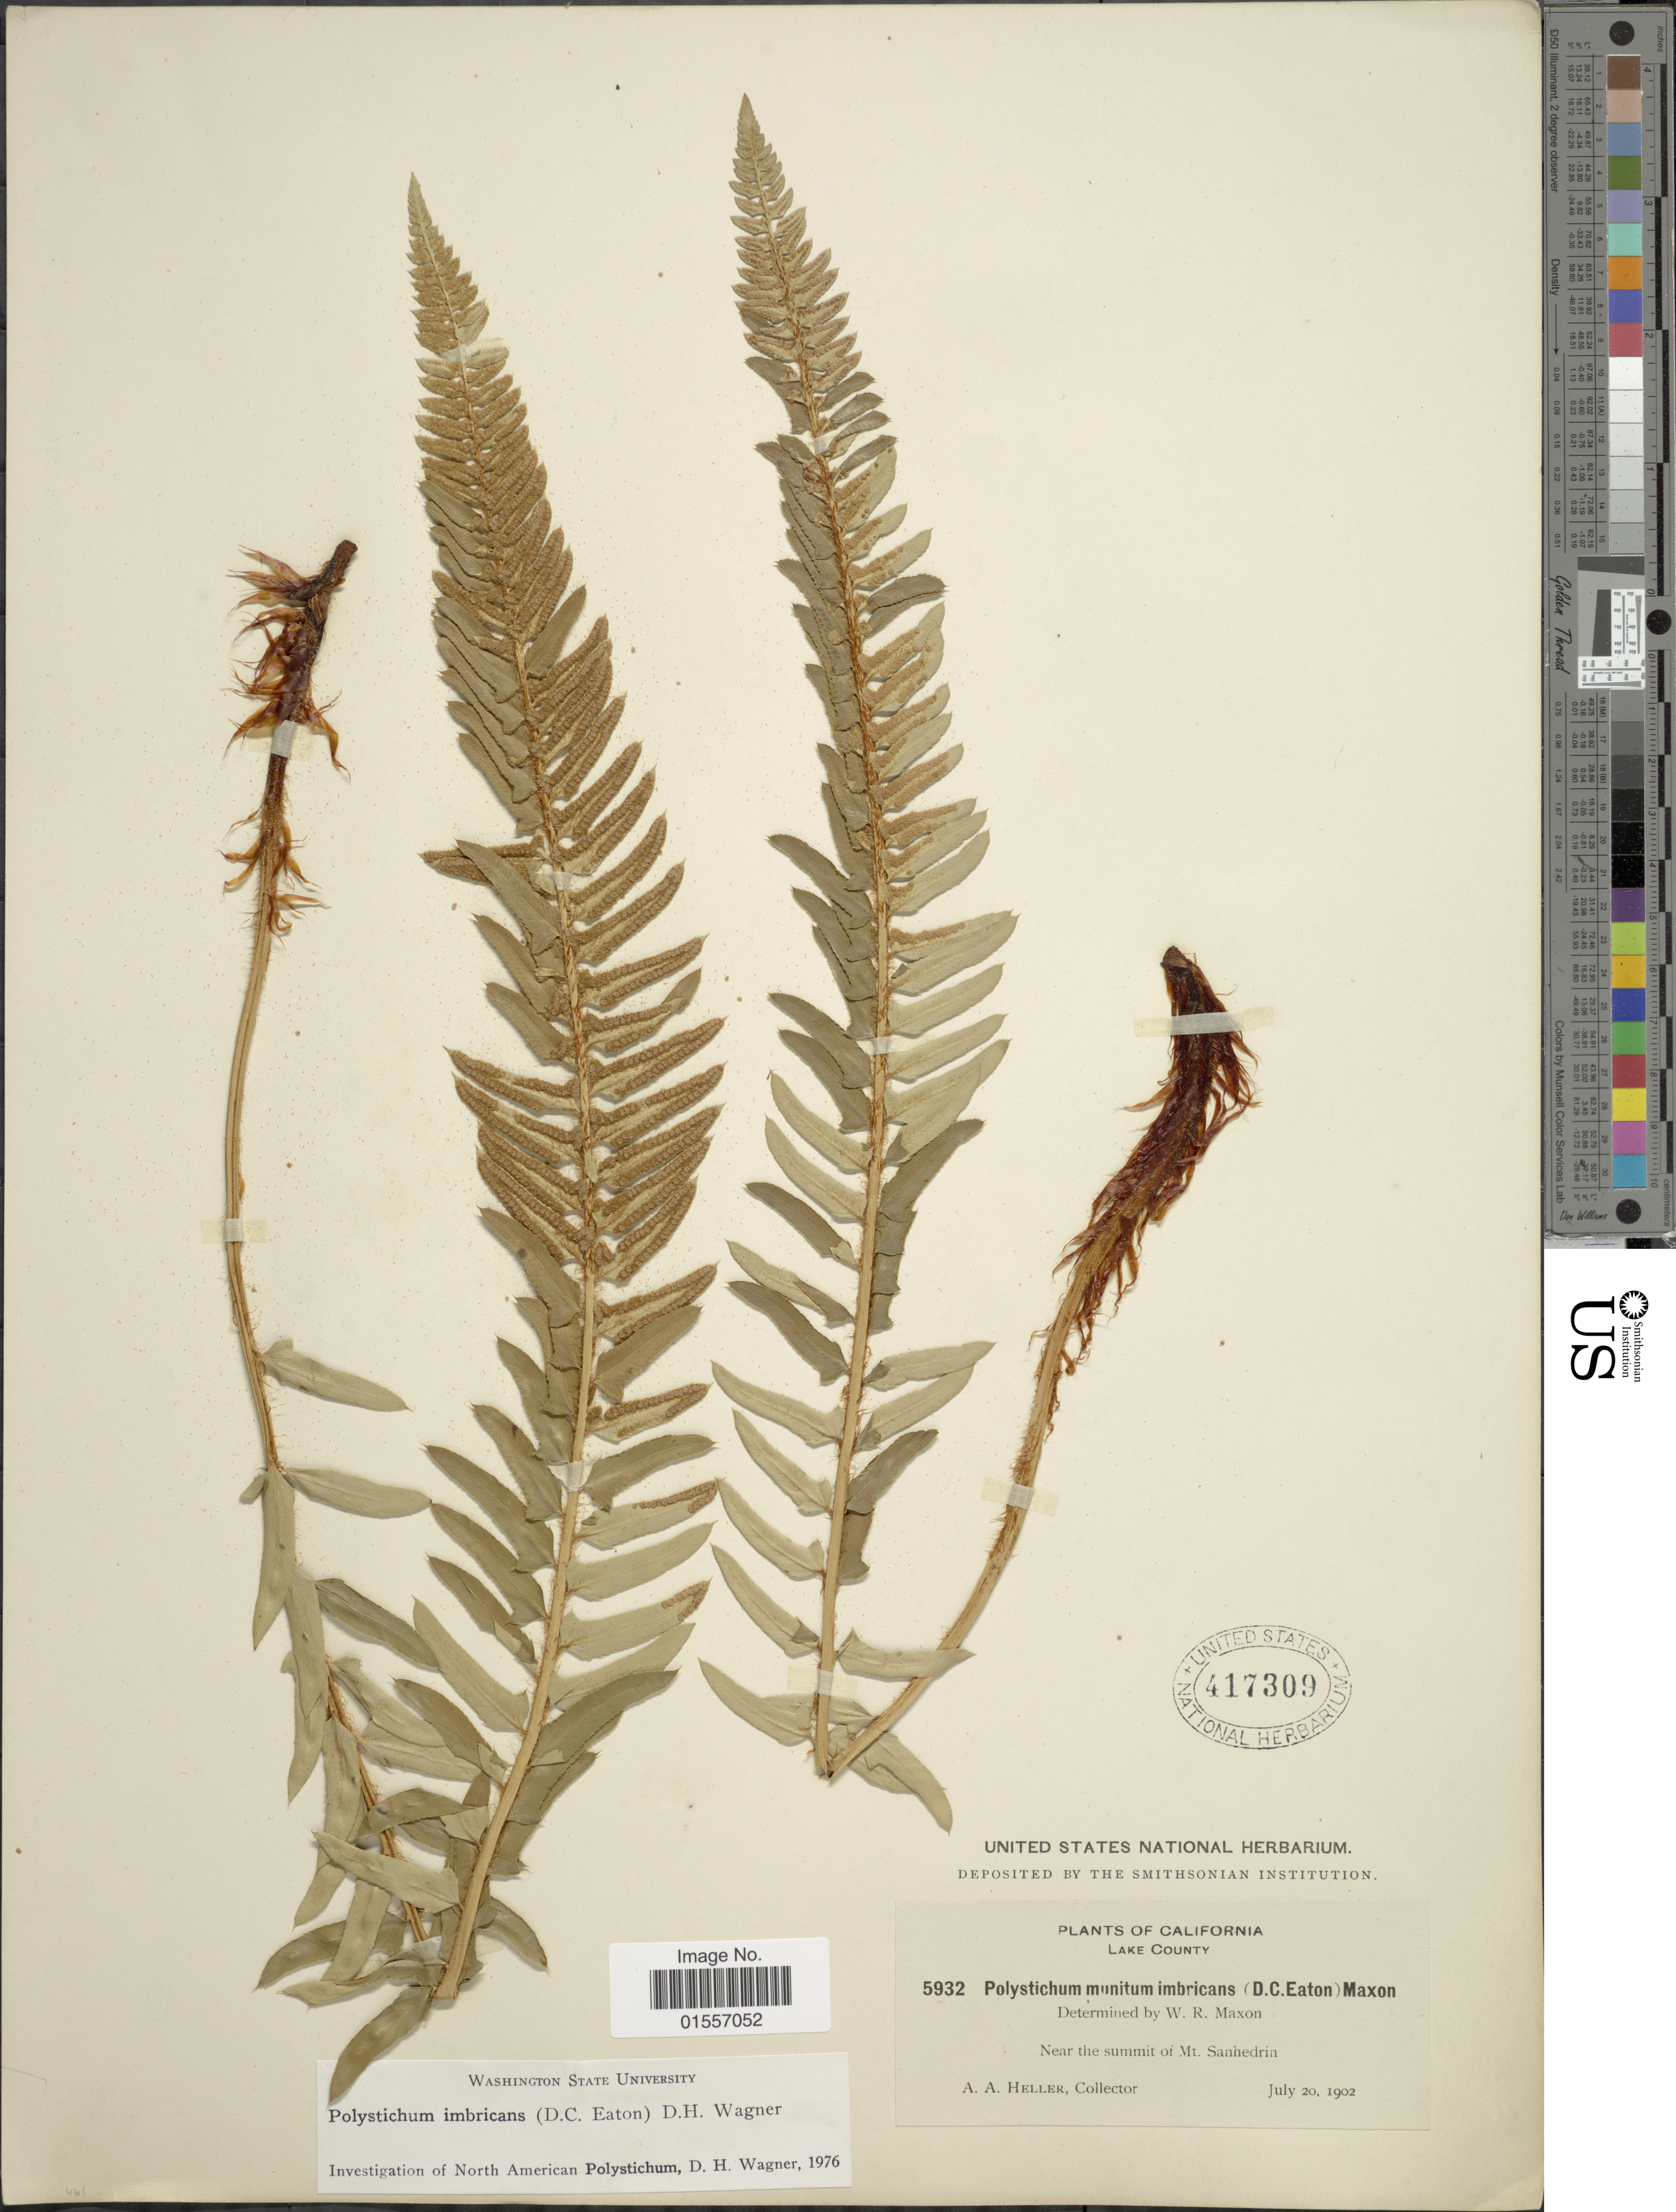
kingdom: Plantae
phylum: Tracheophyta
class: Polypodiopsida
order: Polypodiales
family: Dryopteridaceae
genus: Polystichum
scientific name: Polystichum imbricans subsp. imbricans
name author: (D.C. Eaton) D.H. Wagner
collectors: A. A. Heller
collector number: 5932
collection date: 1902-07-20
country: United States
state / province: California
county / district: Lake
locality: Lake County, Near the summit of Mt. Sanhedrin.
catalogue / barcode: US 417309